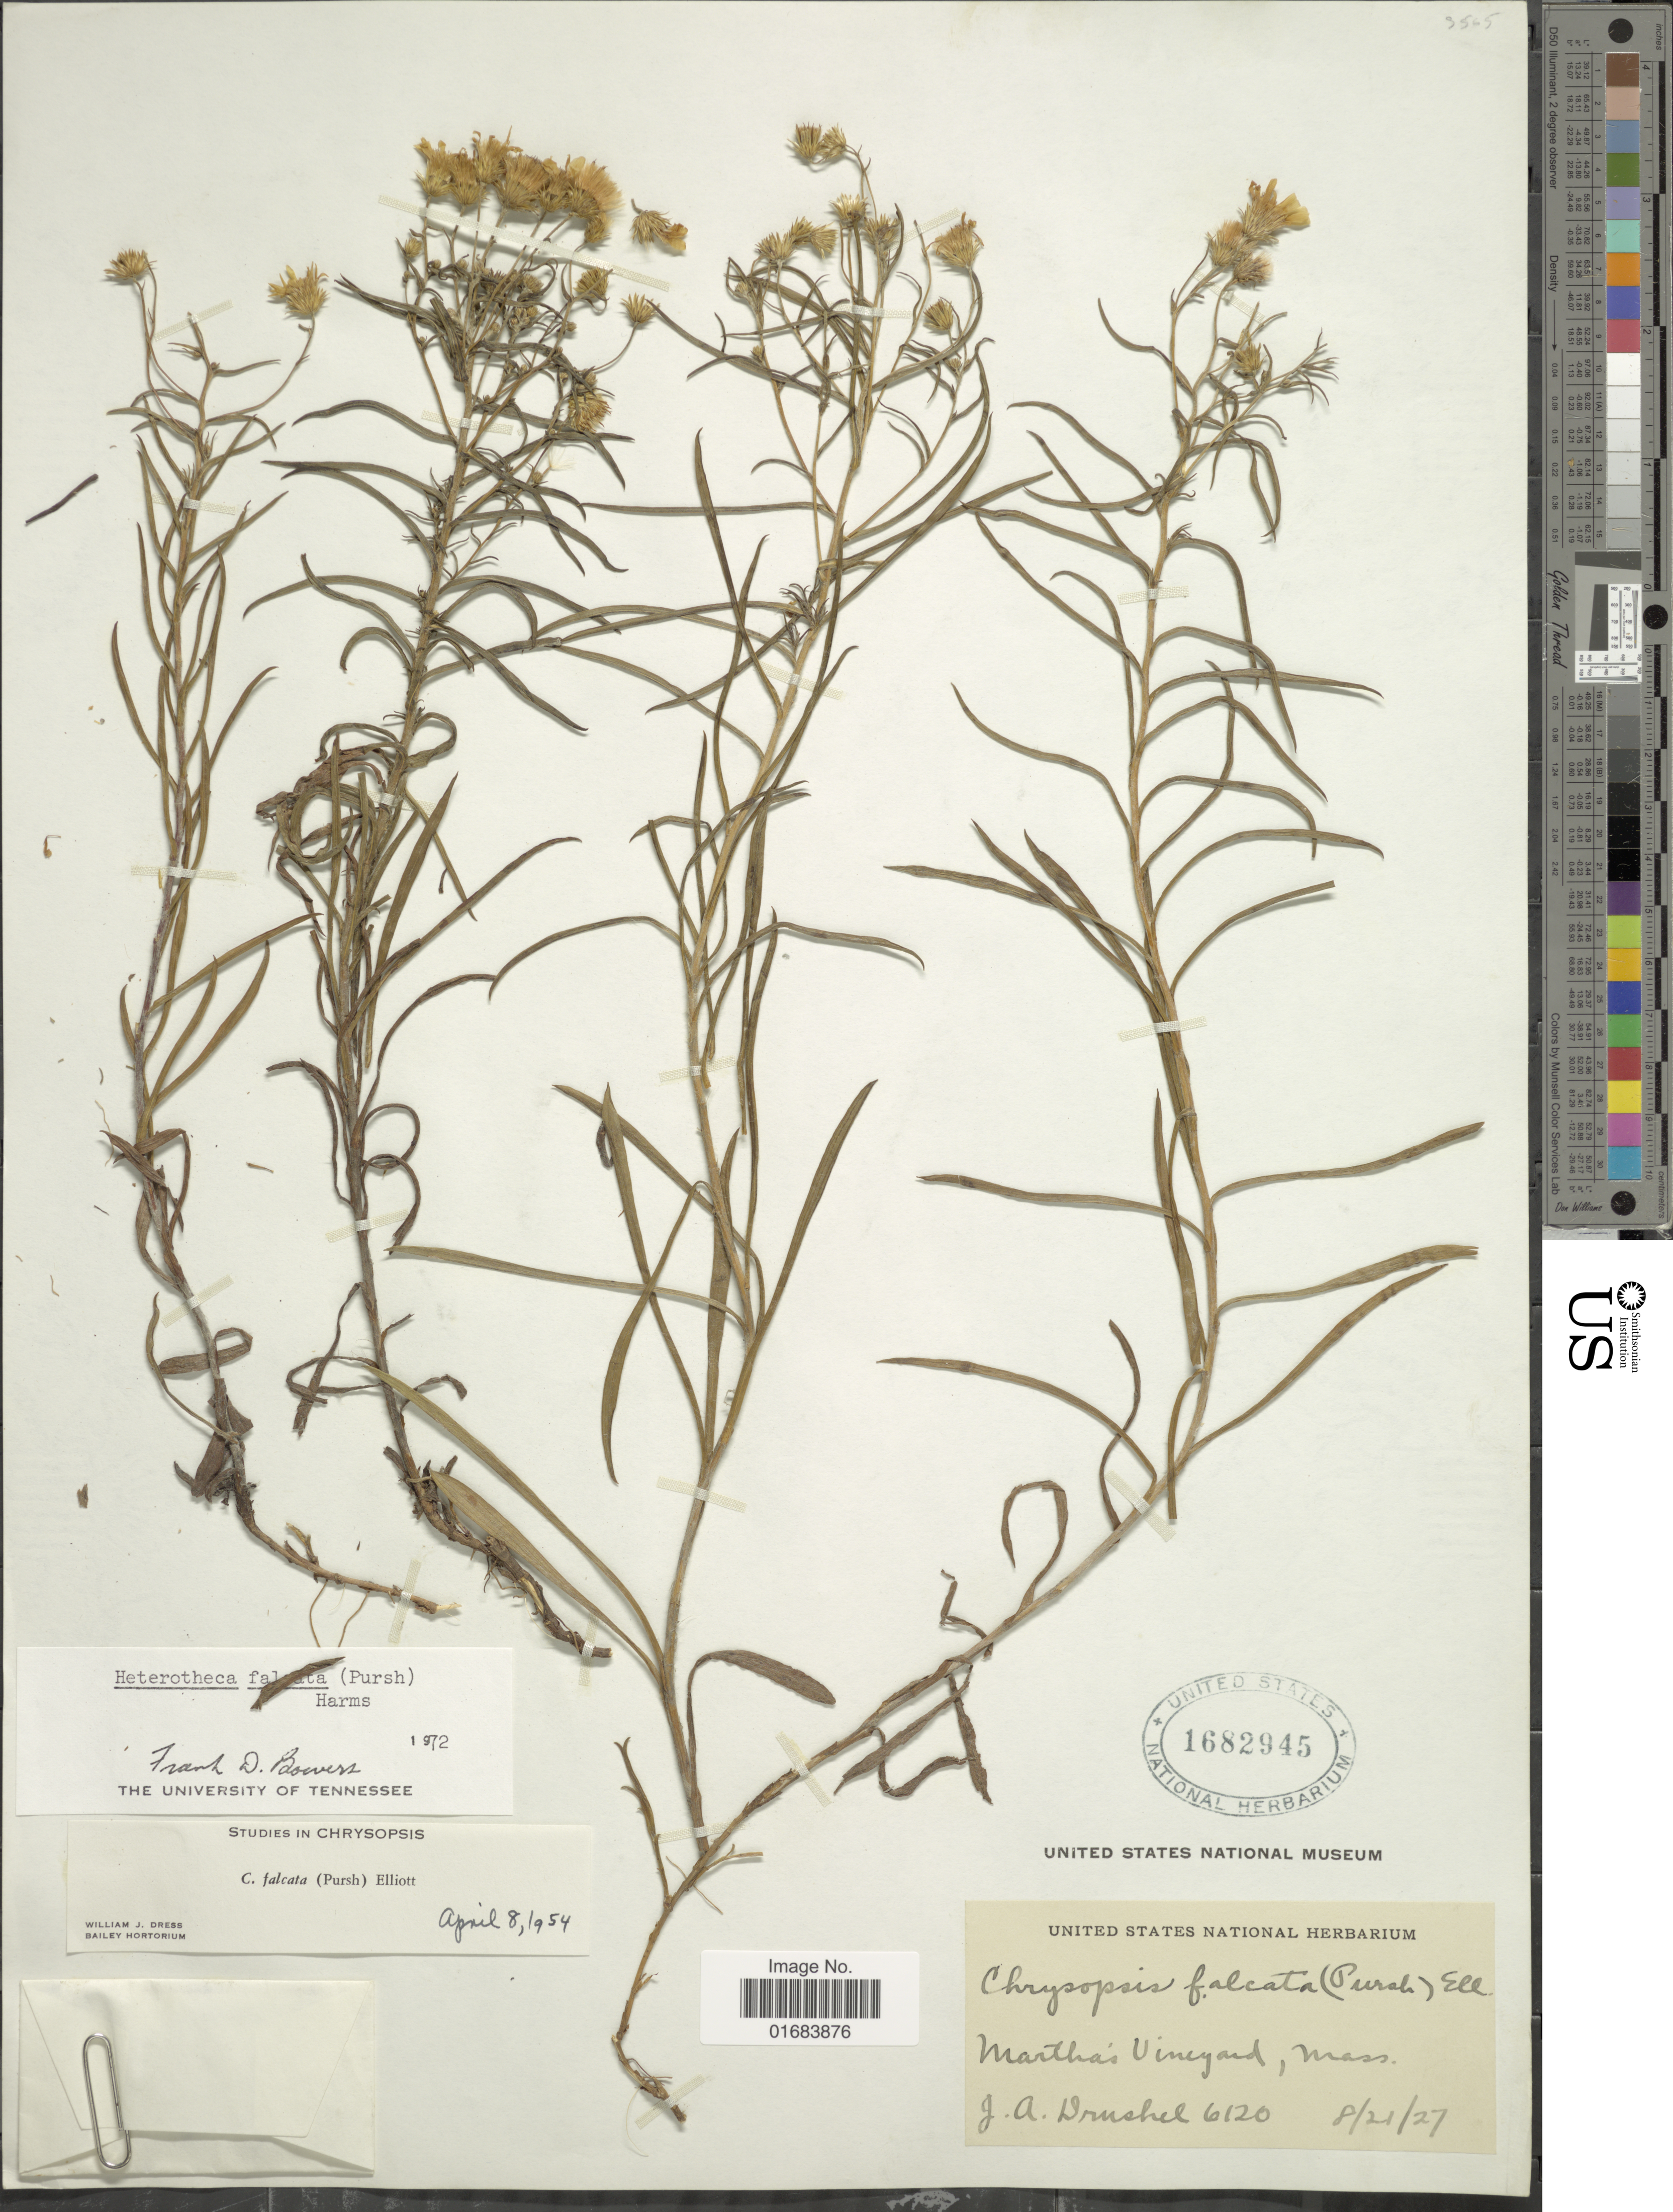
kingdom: Plantae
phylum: Tracheophyta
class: Magnoliopsida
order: Asterales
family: Asteraceae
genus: Pityopsis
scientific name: Pityopsis falcata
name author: (Pursh) Nutt.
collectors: J. A. Drushel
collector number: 6120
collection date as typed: Transcribed d/m/y: 21/8/27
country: United States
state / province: Massachusetts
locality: Martha's Vineyard.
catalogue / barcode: US 1682945